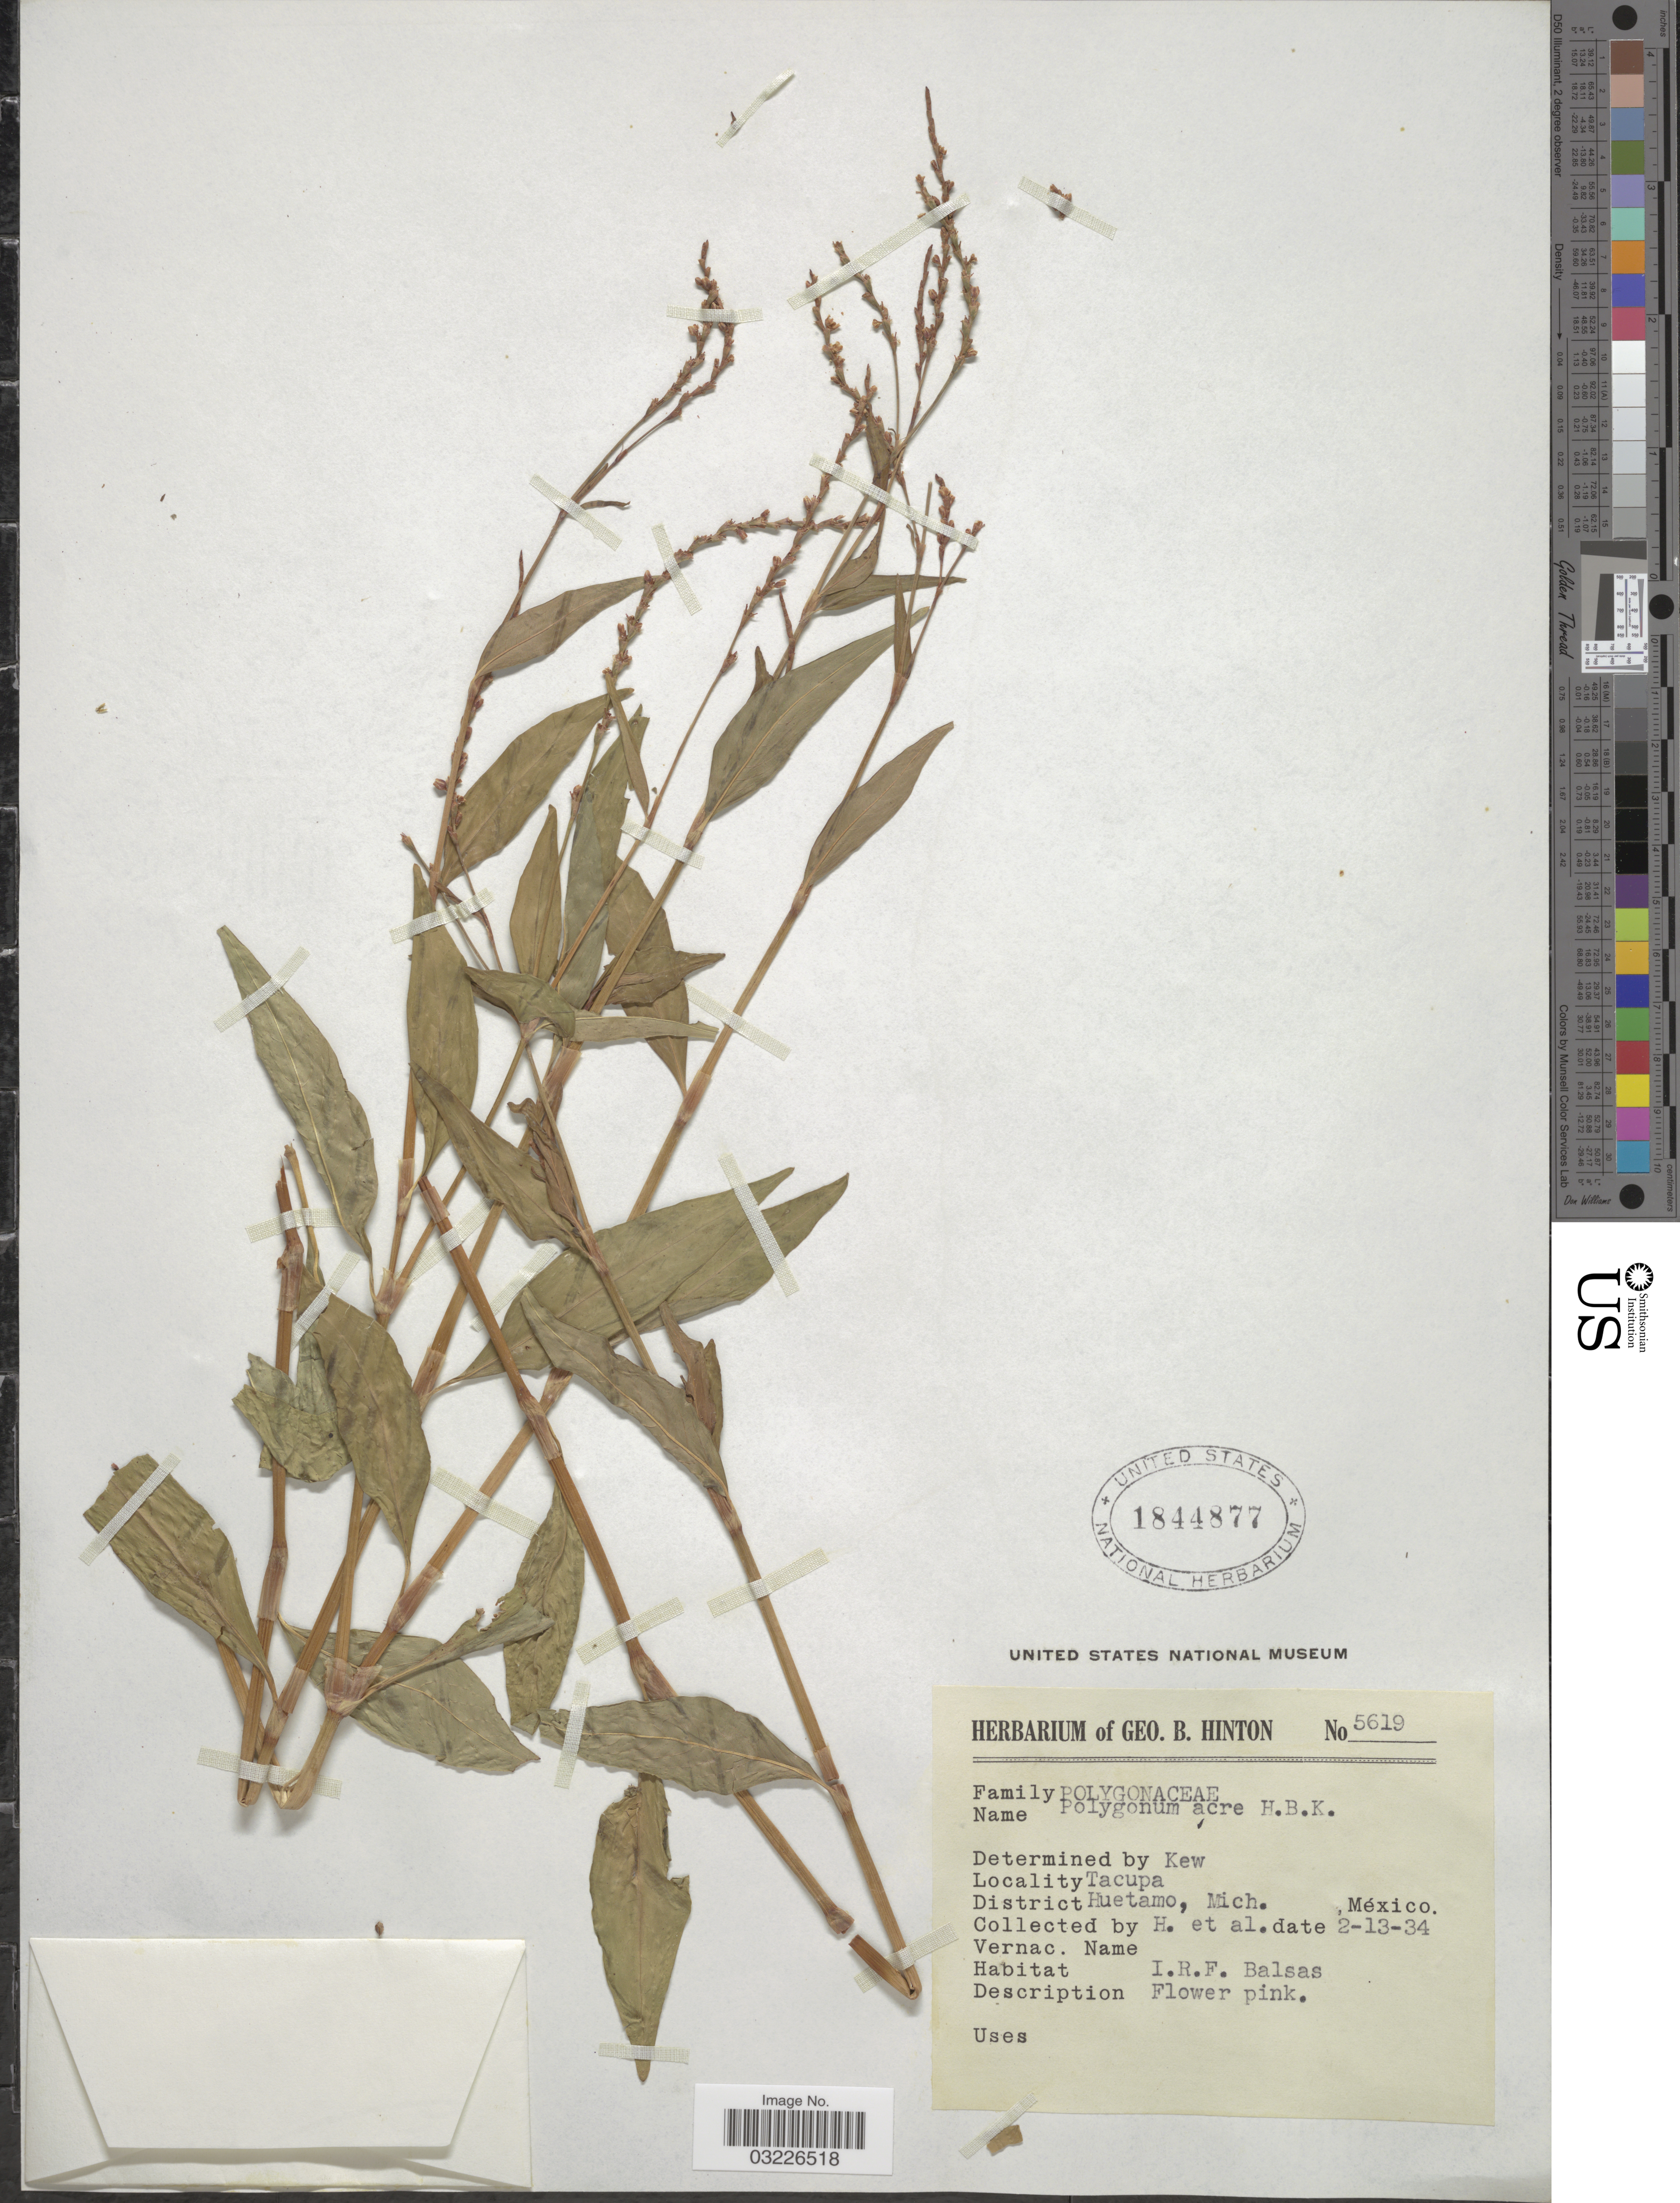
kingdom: Plantae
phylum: Tracheophyta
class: Magnoliopsida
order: Caryophyllales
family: Polygonaceae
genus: Polygonum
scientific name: Polygonum punctatum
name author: Elliott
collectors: G. B. Hinton & et al.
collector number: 5619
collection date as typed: Transcribed d/m/y: 13/2/34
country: Mexico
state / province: Michoacán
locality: Tacupa. District Huetamo, Mich.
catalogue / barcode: US 1844877